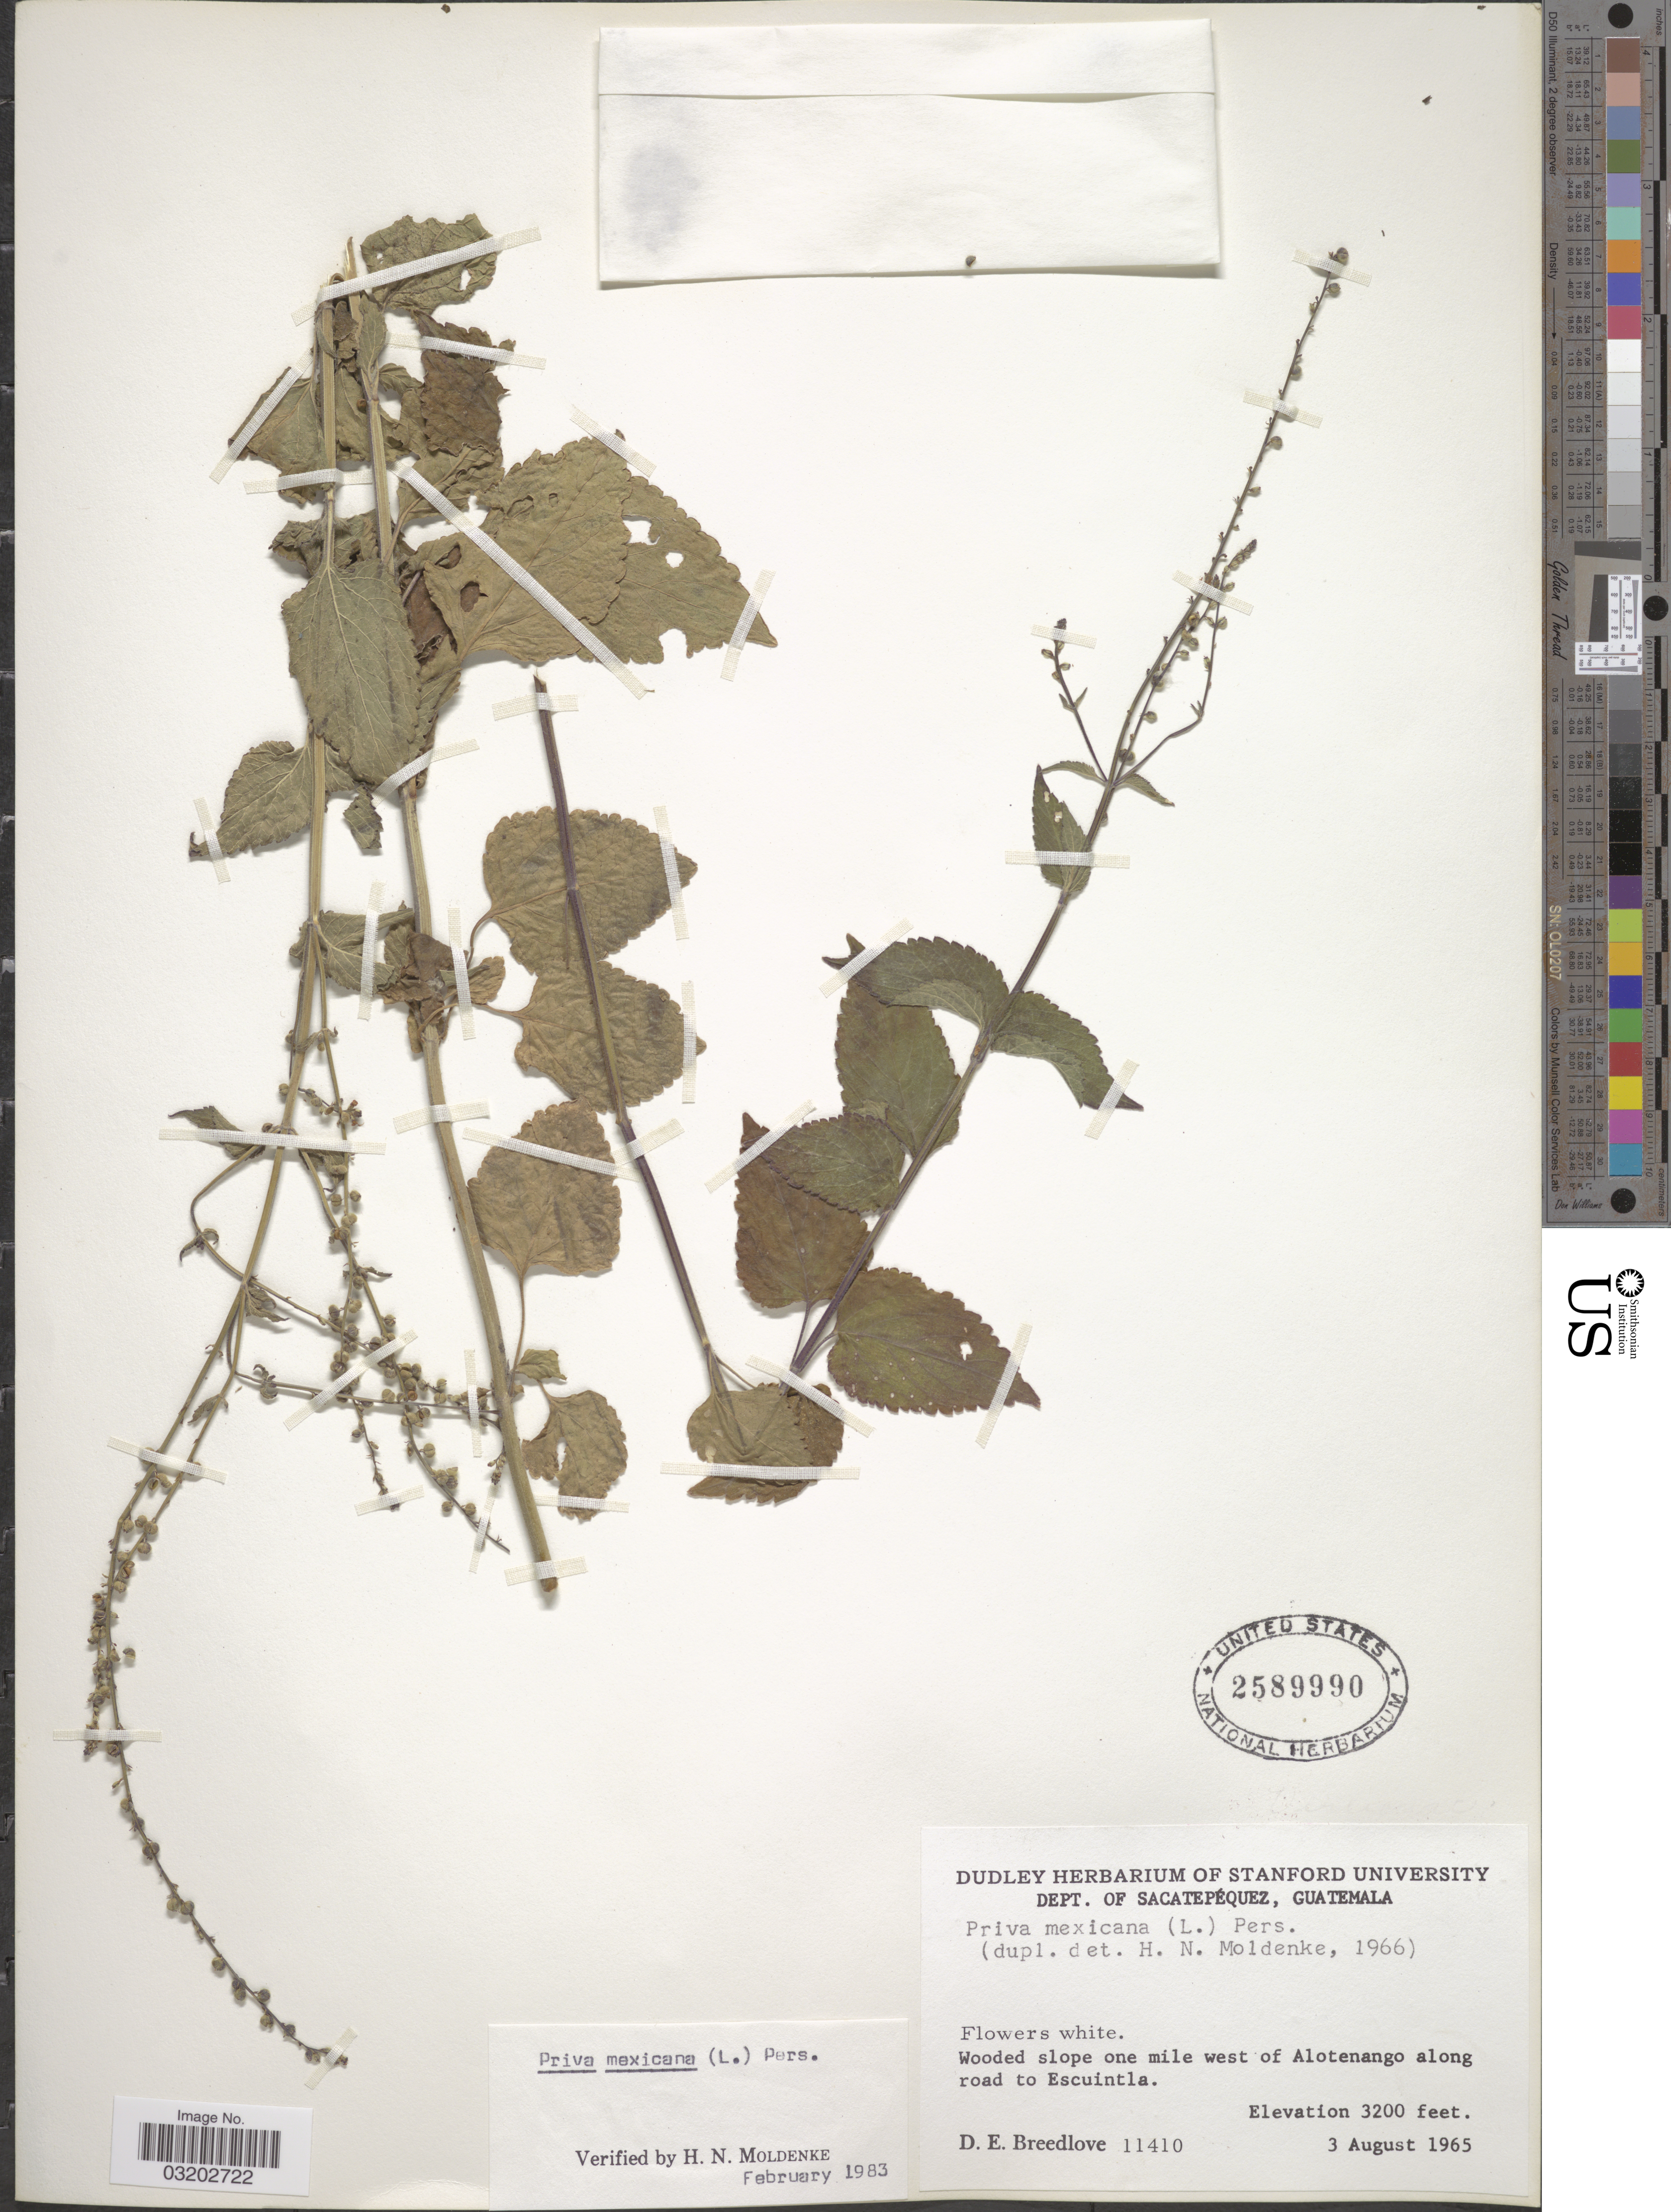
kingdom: Plantae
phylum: Tracheophyta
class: Magnoliopsida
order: Lamiales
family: Verbenaceae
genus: Priva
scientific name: Priva mexicana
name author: (L.) Pers.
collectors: D. E. Breedlove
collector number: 11410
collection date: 1965-08-03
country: Guatemala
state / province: Sacatepéquez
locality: Dept. of Sacatepéquez. Wooded slope one mile west of Alotenango along road to Escuintla.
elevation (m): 975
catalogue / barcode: US 2589990